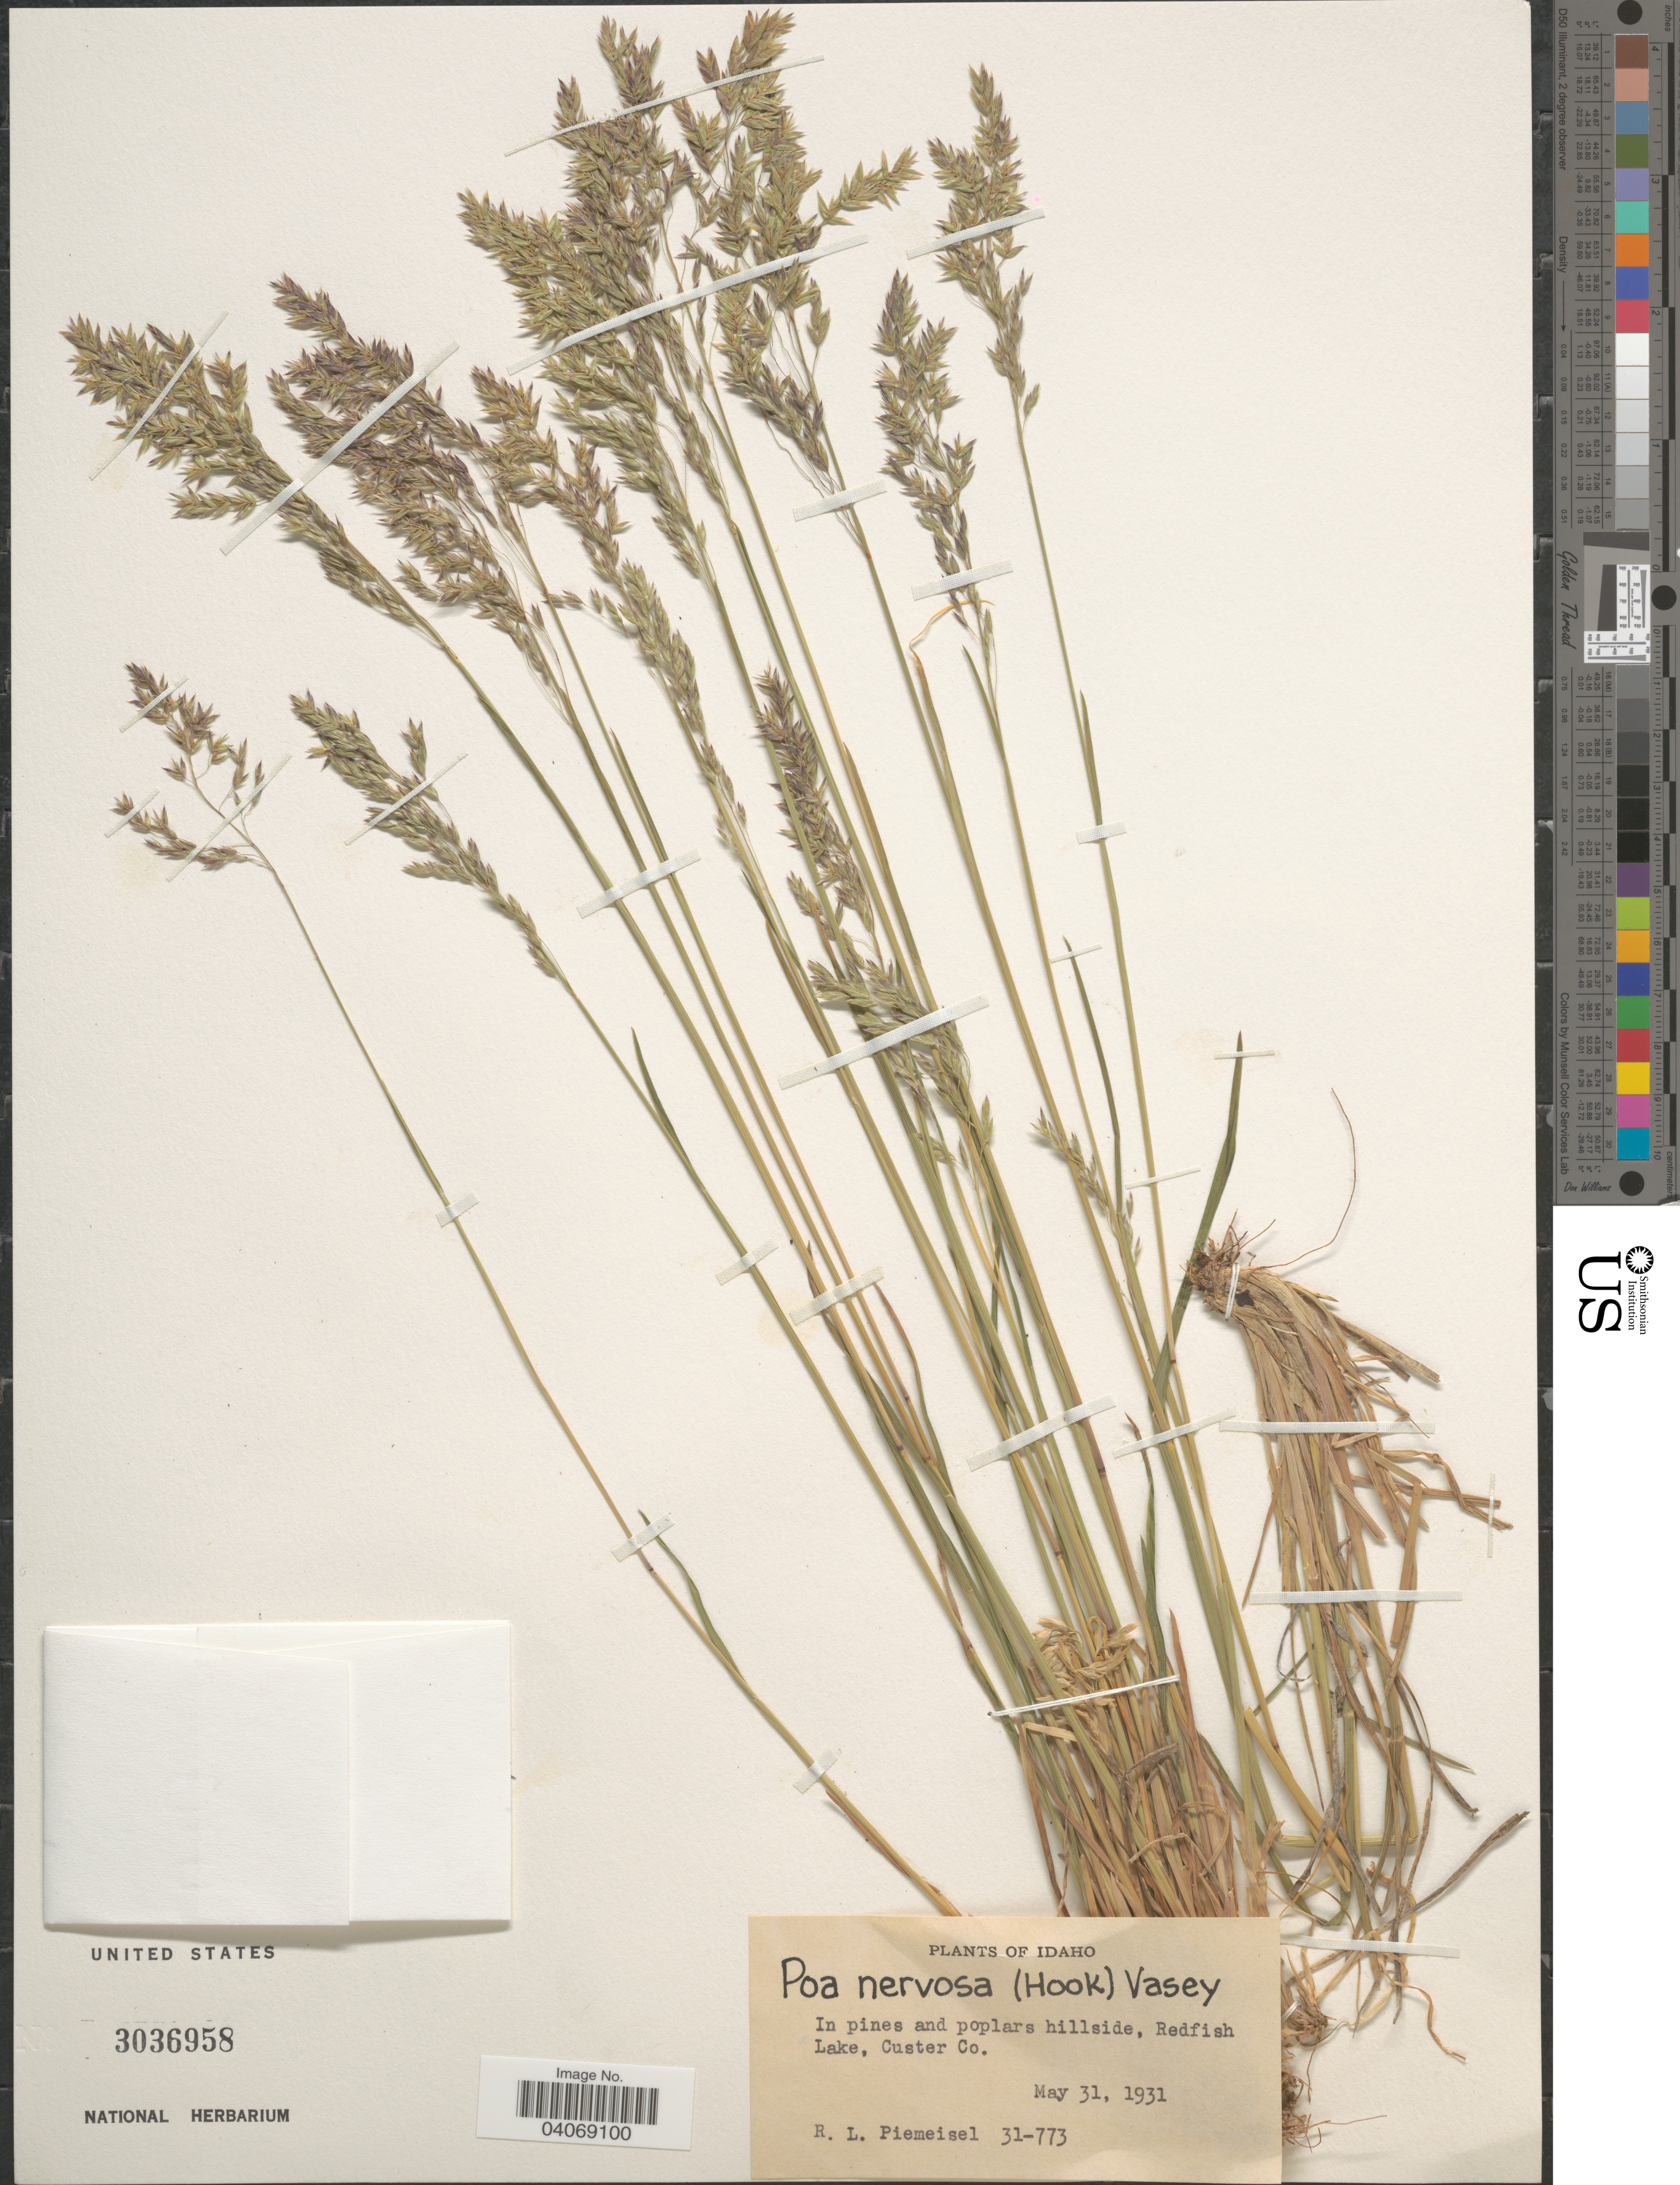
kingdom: Plantae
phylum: Tracheophyta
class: Liliopsida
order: Poales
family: Poaceae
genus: Poa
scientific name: Poa wheeleri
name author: Vasey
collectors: R. L. Piemeisel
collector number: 31-773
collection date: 1931-05-31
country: United States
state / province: Idaho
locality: In pines and poplars hillside, Redfish Lake, Custer Co.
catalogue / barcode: US 3036958